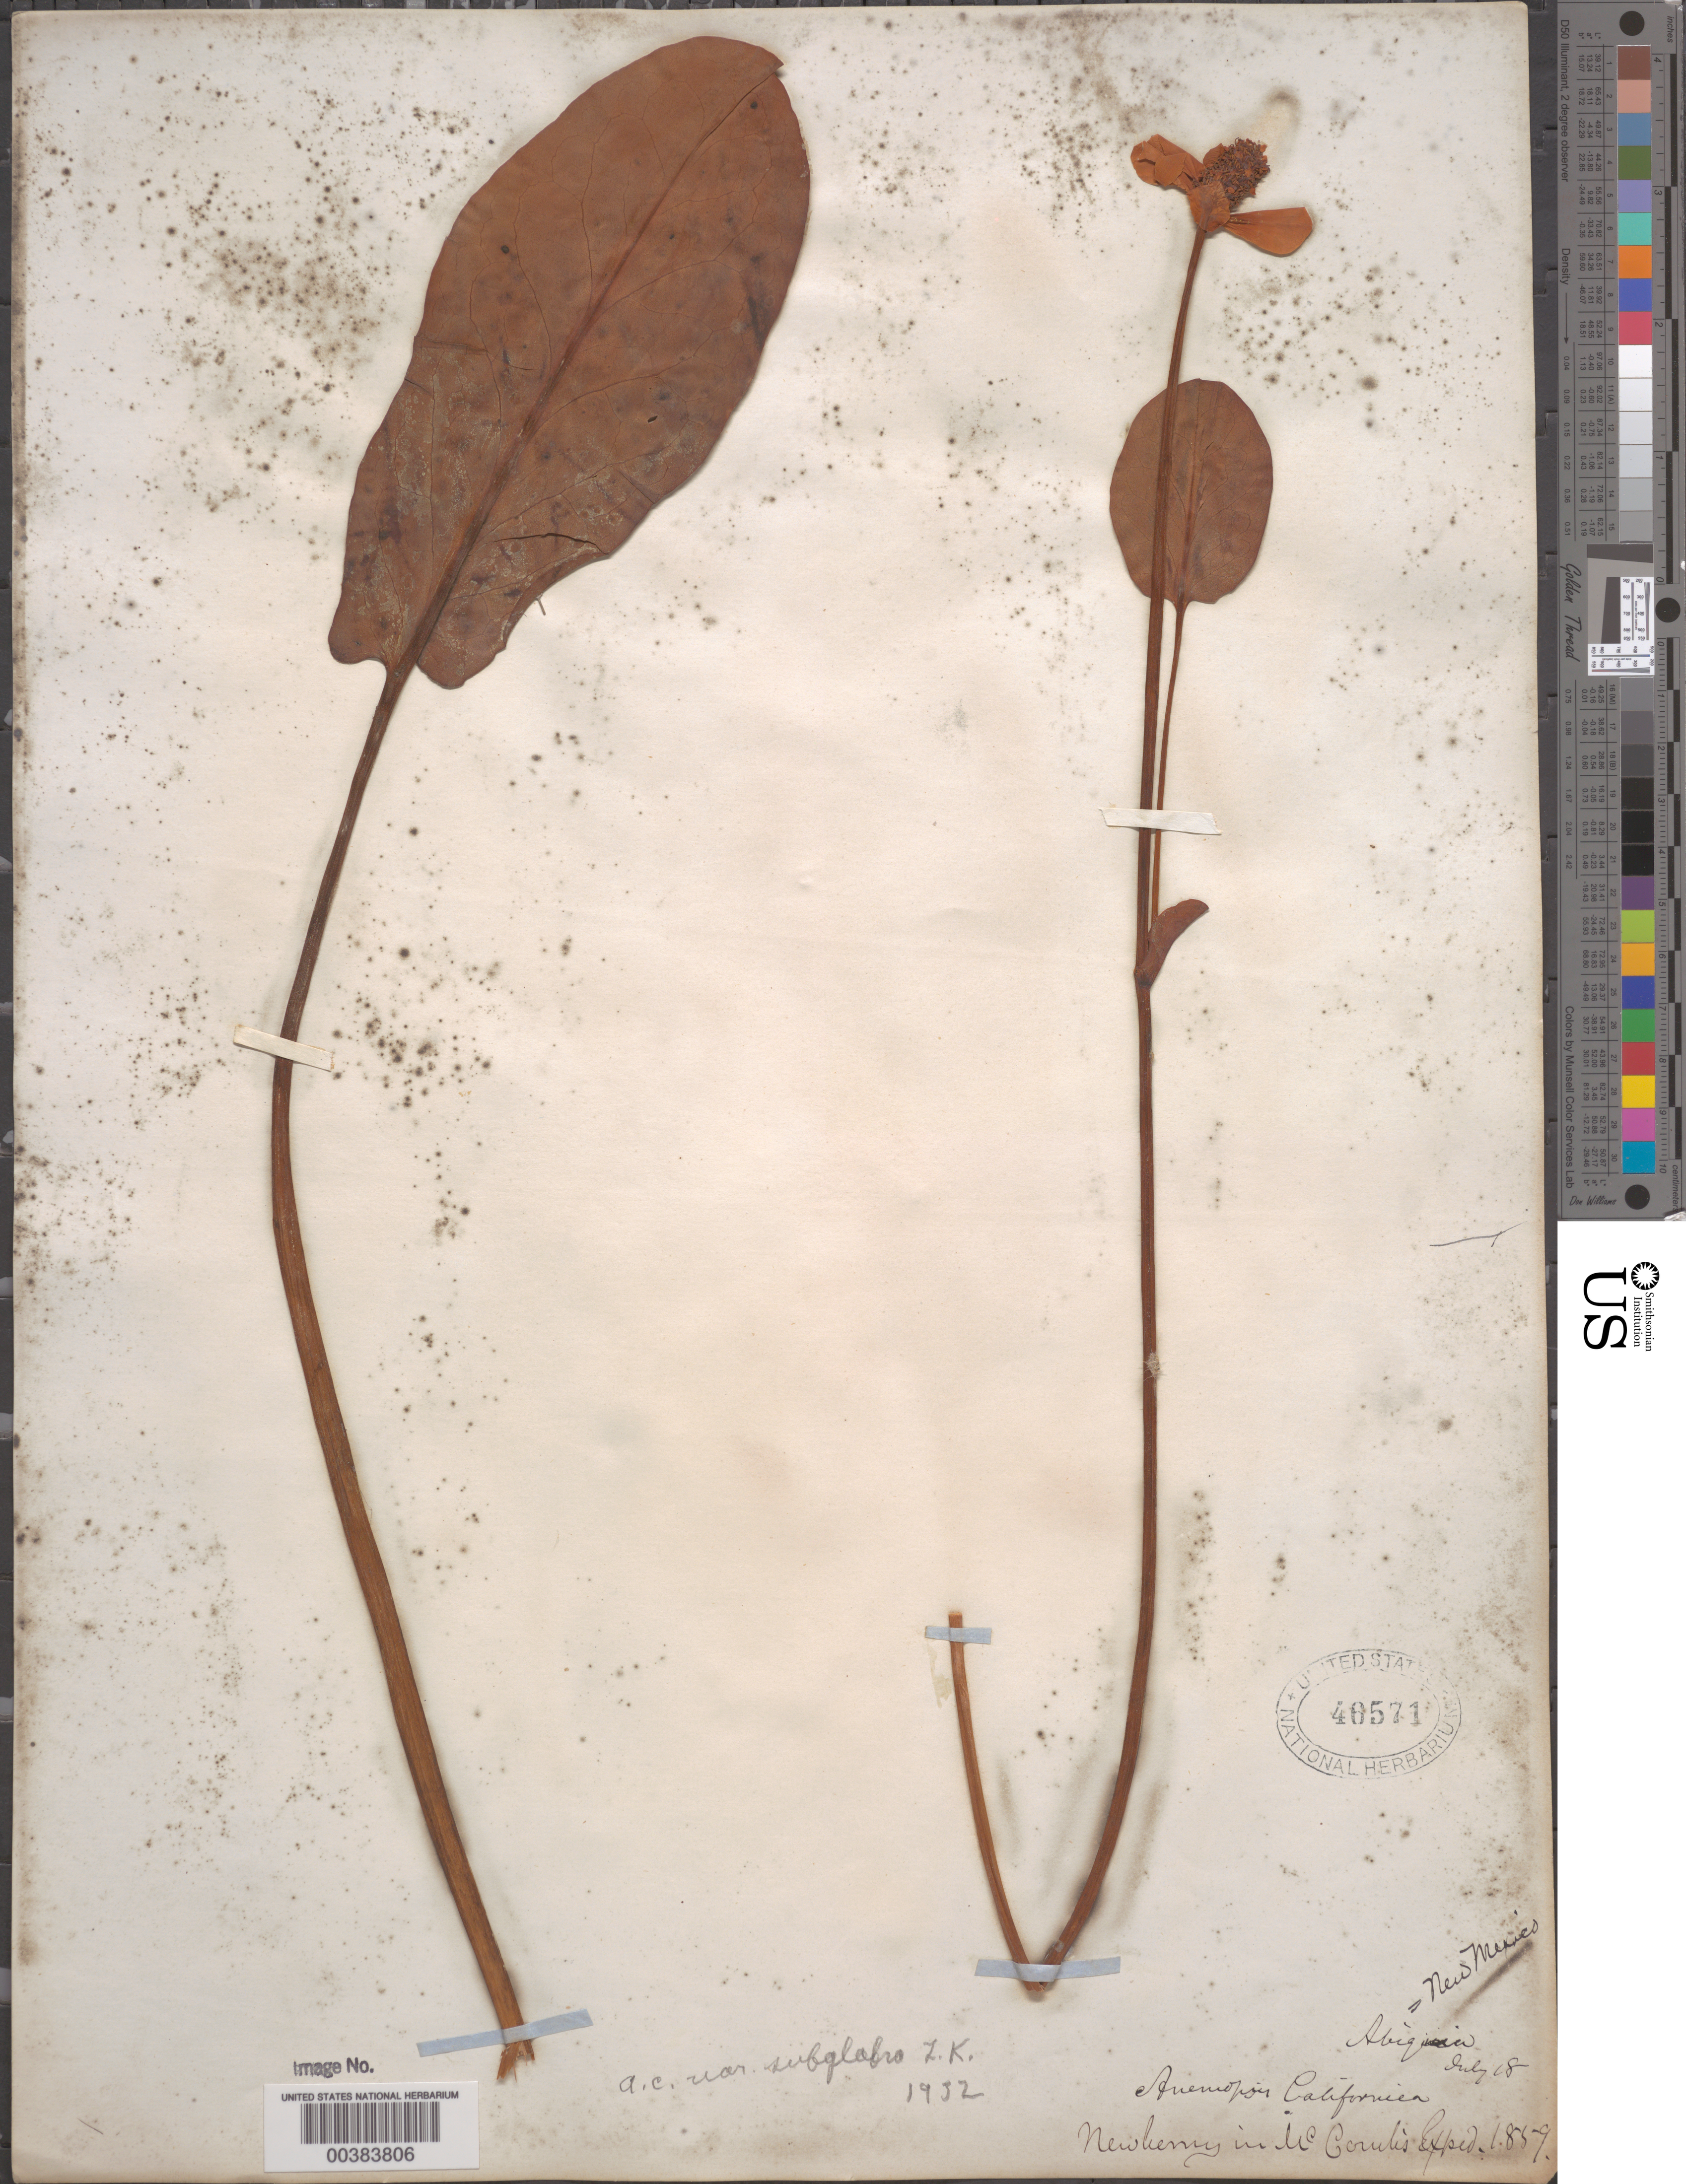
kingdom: Plantae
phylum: Tracheophyta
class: Magnoliopsida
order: Piperales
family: Saururaceae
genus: Anemopsis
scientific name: Anemopsis californica var. subglabra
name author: Kelso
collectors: -. Newberry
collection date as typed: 18 Jul 1859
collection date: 1859-07-18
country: United States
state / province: New Mexico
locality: Abiquiu.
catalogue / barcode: US 46571